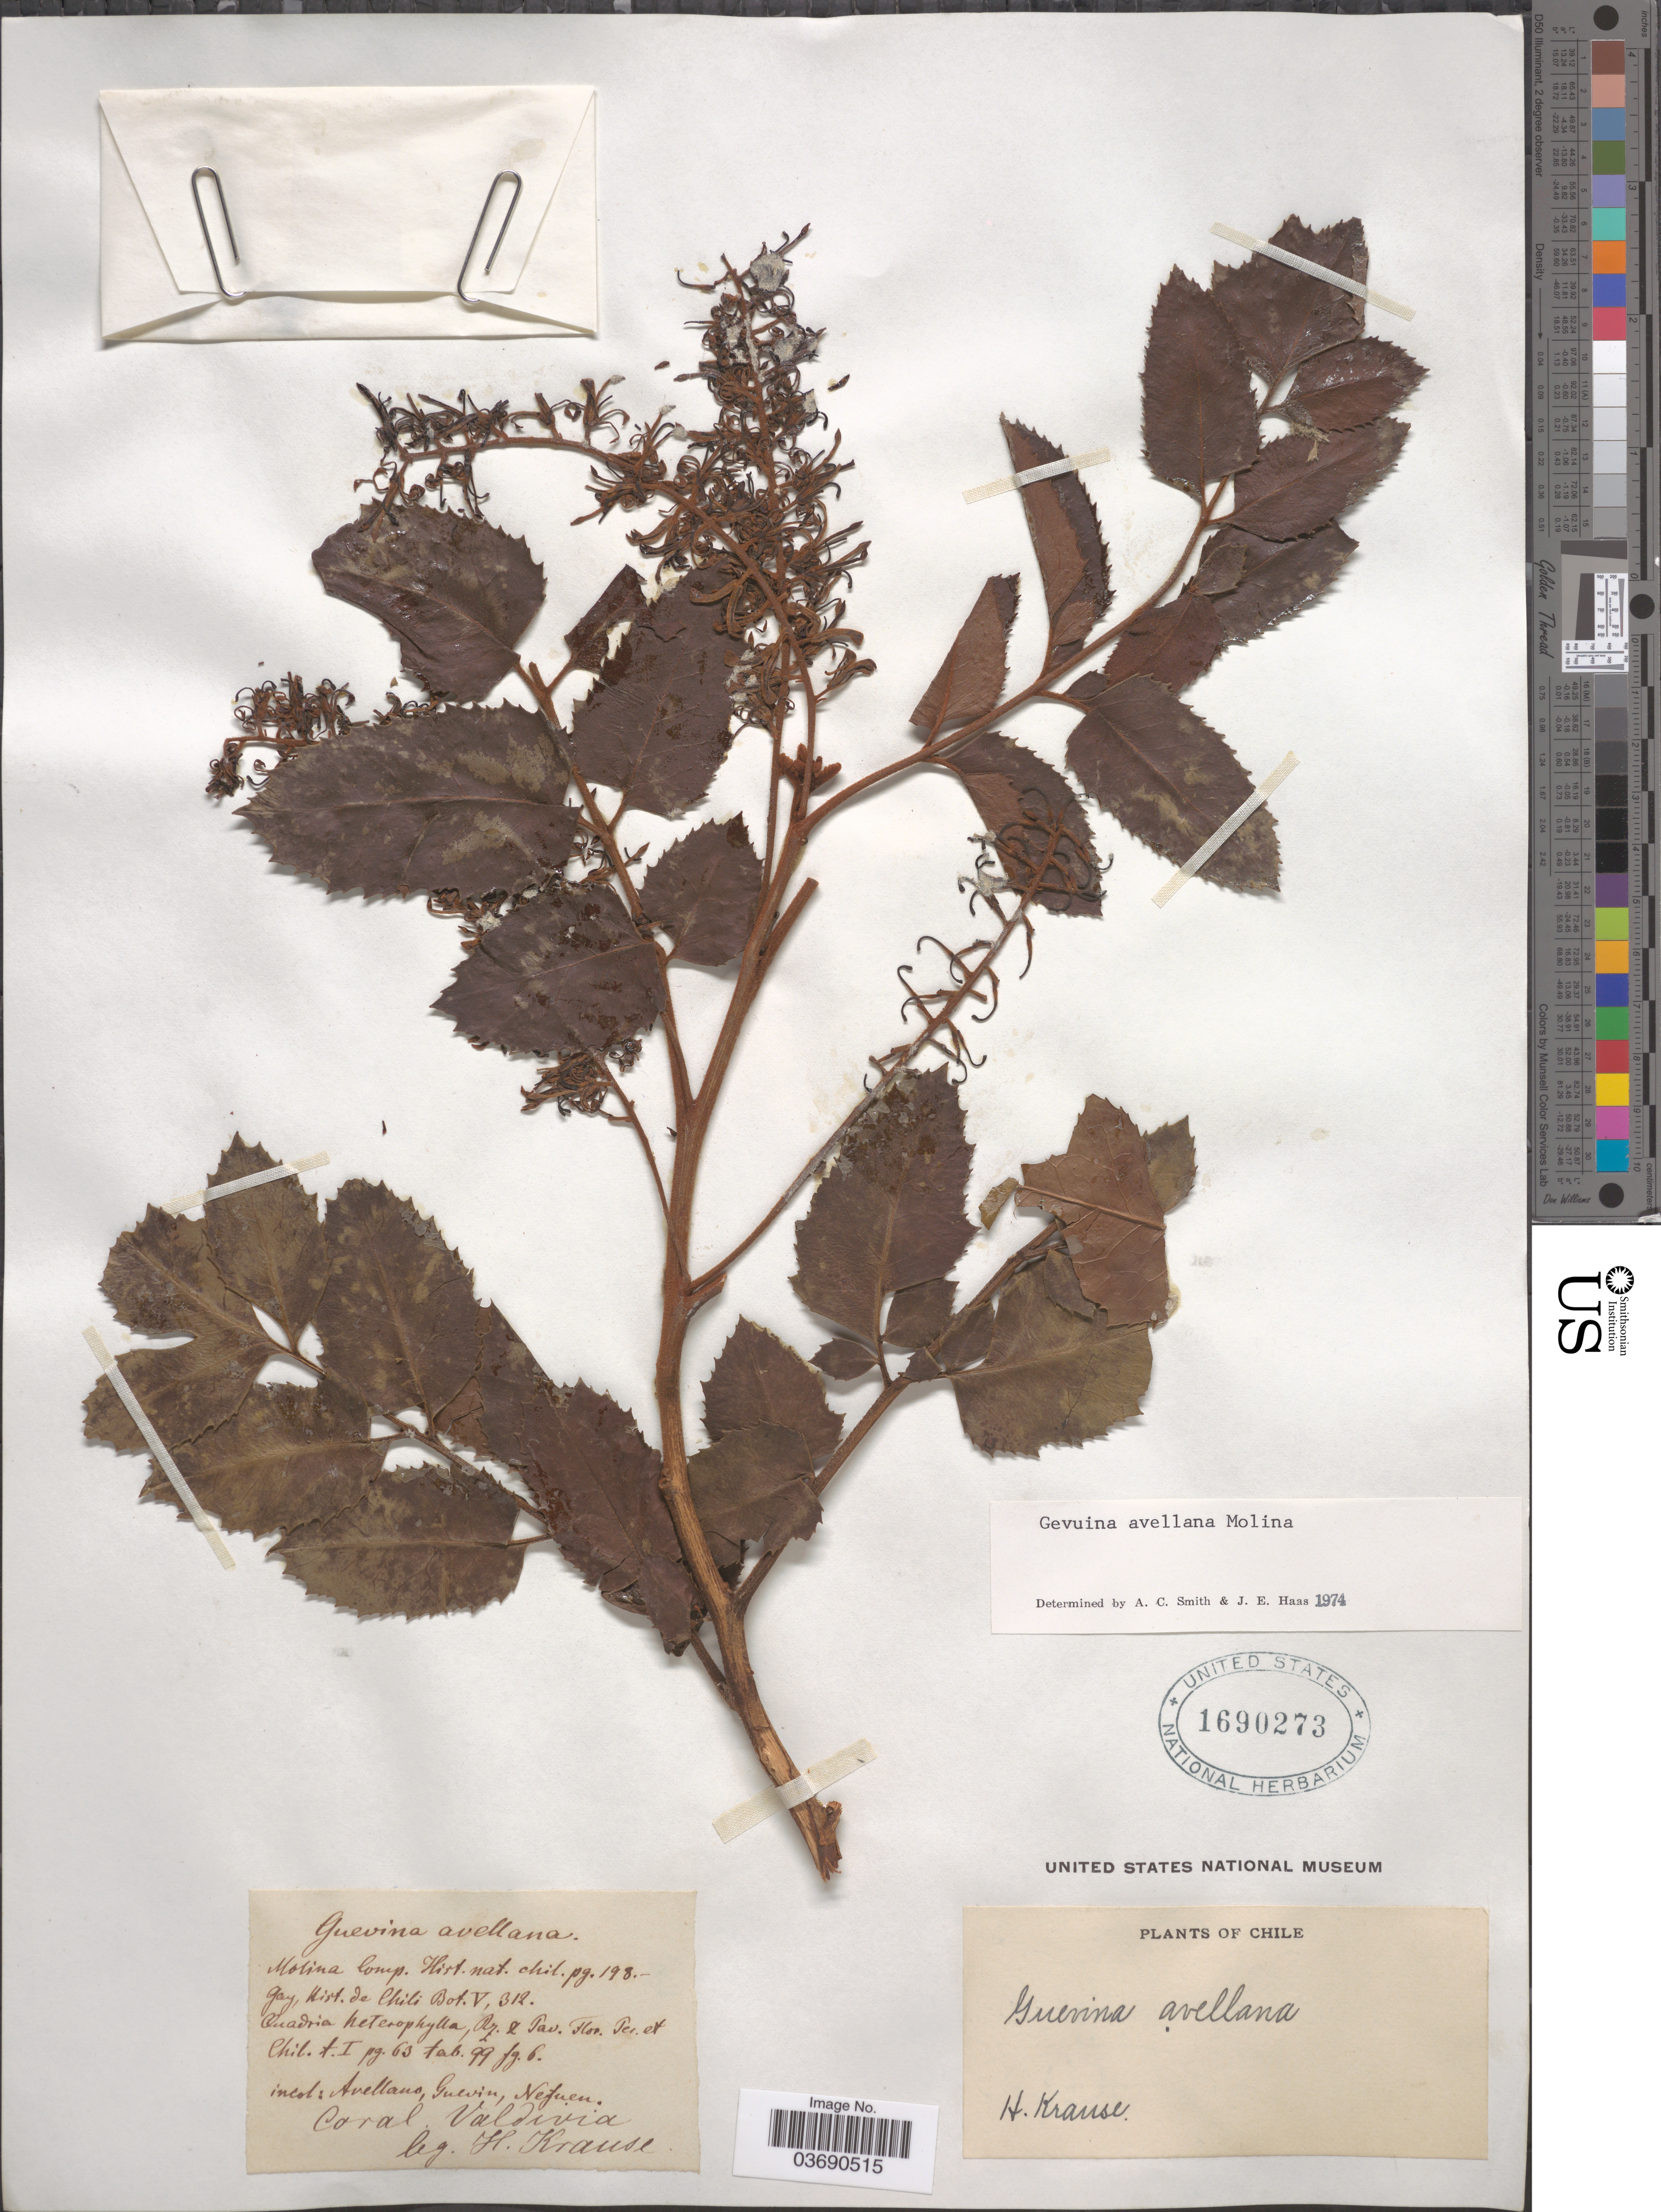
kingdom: Plantae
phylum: Tracheophyta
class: Magnoliopsida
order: Proteales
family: Proteaceae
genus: Gevuina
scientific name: Gevuina avellana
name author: Molina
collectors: H. Krause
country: Chile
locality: Coral Valdivia.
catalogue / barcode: US 1690273